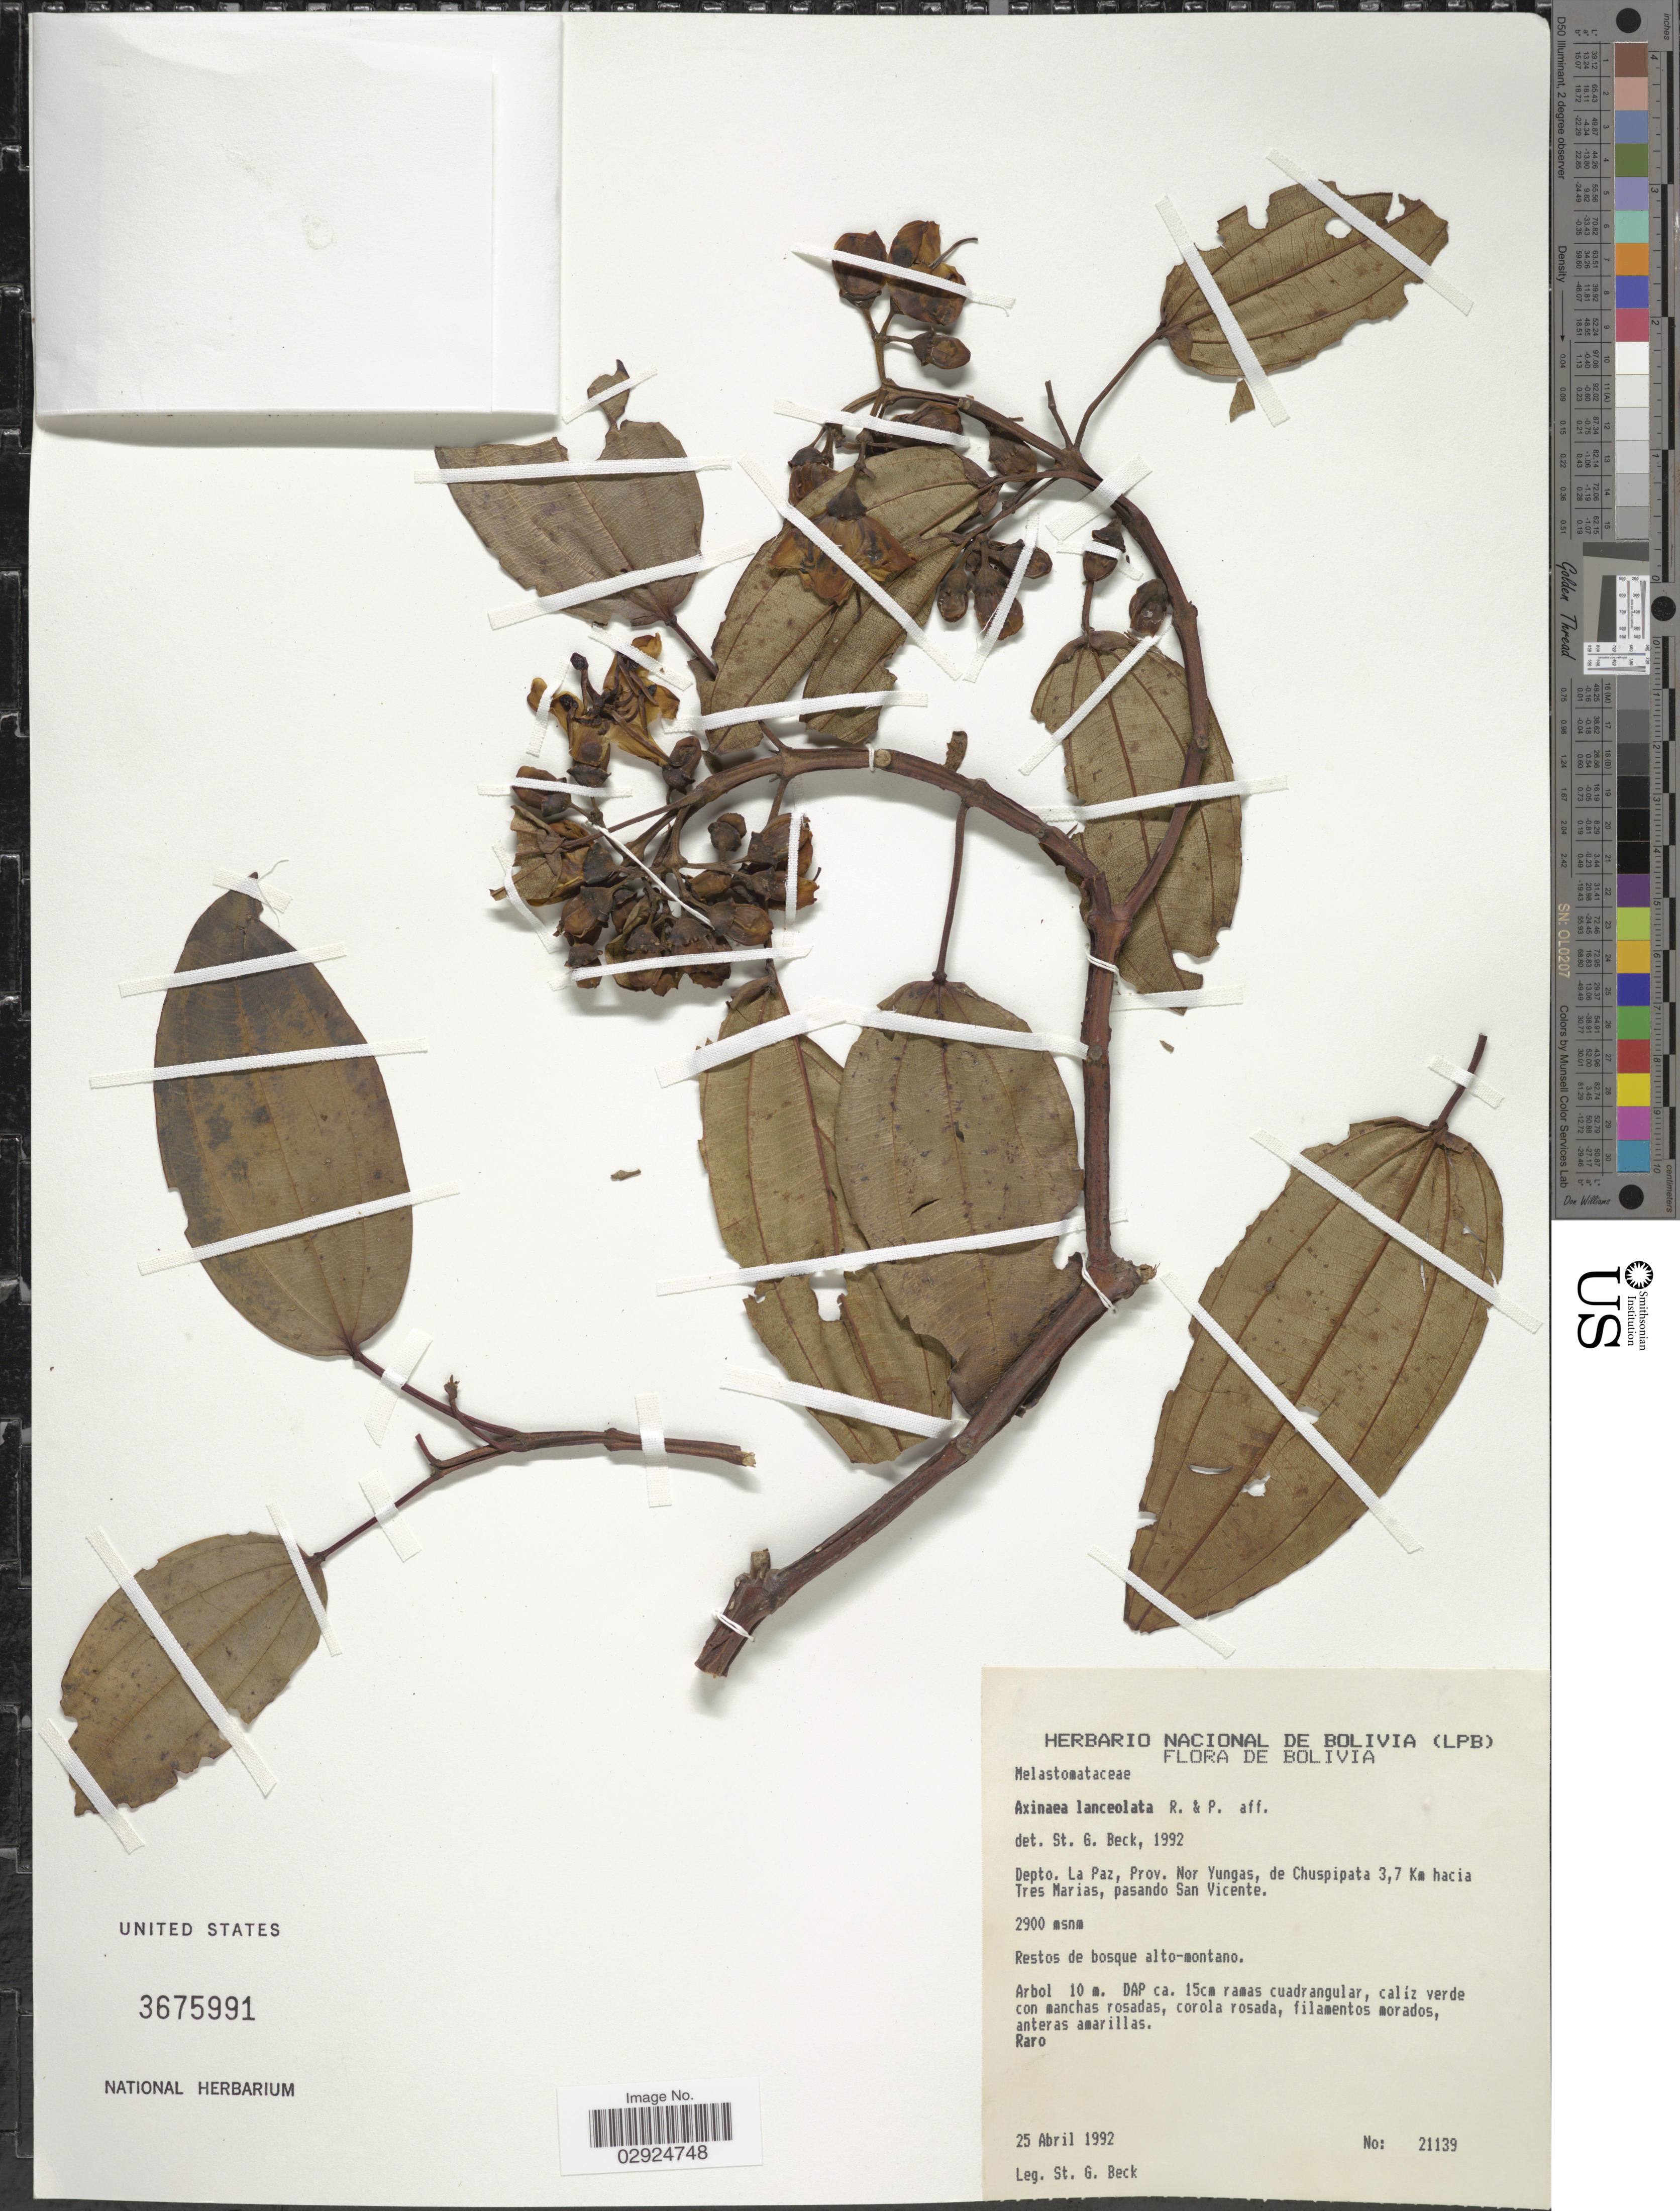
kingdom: Plantae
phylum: Tracheophyta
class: Magnoliopsida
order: Myrtales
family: Melastomataceae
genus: Axinaea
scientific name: Axinaea lanceolata Ruiz & Pav.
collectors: S. Beck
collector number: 21139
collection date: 1992-04-25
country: Bolivia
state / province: La Paz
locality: Depto. La Paz, Prov. Nor Yungas, de Chuspipata 3,7 Km hacia Tres Marias, pasando San Vicente.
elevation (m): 2900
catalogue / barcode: US 3675991